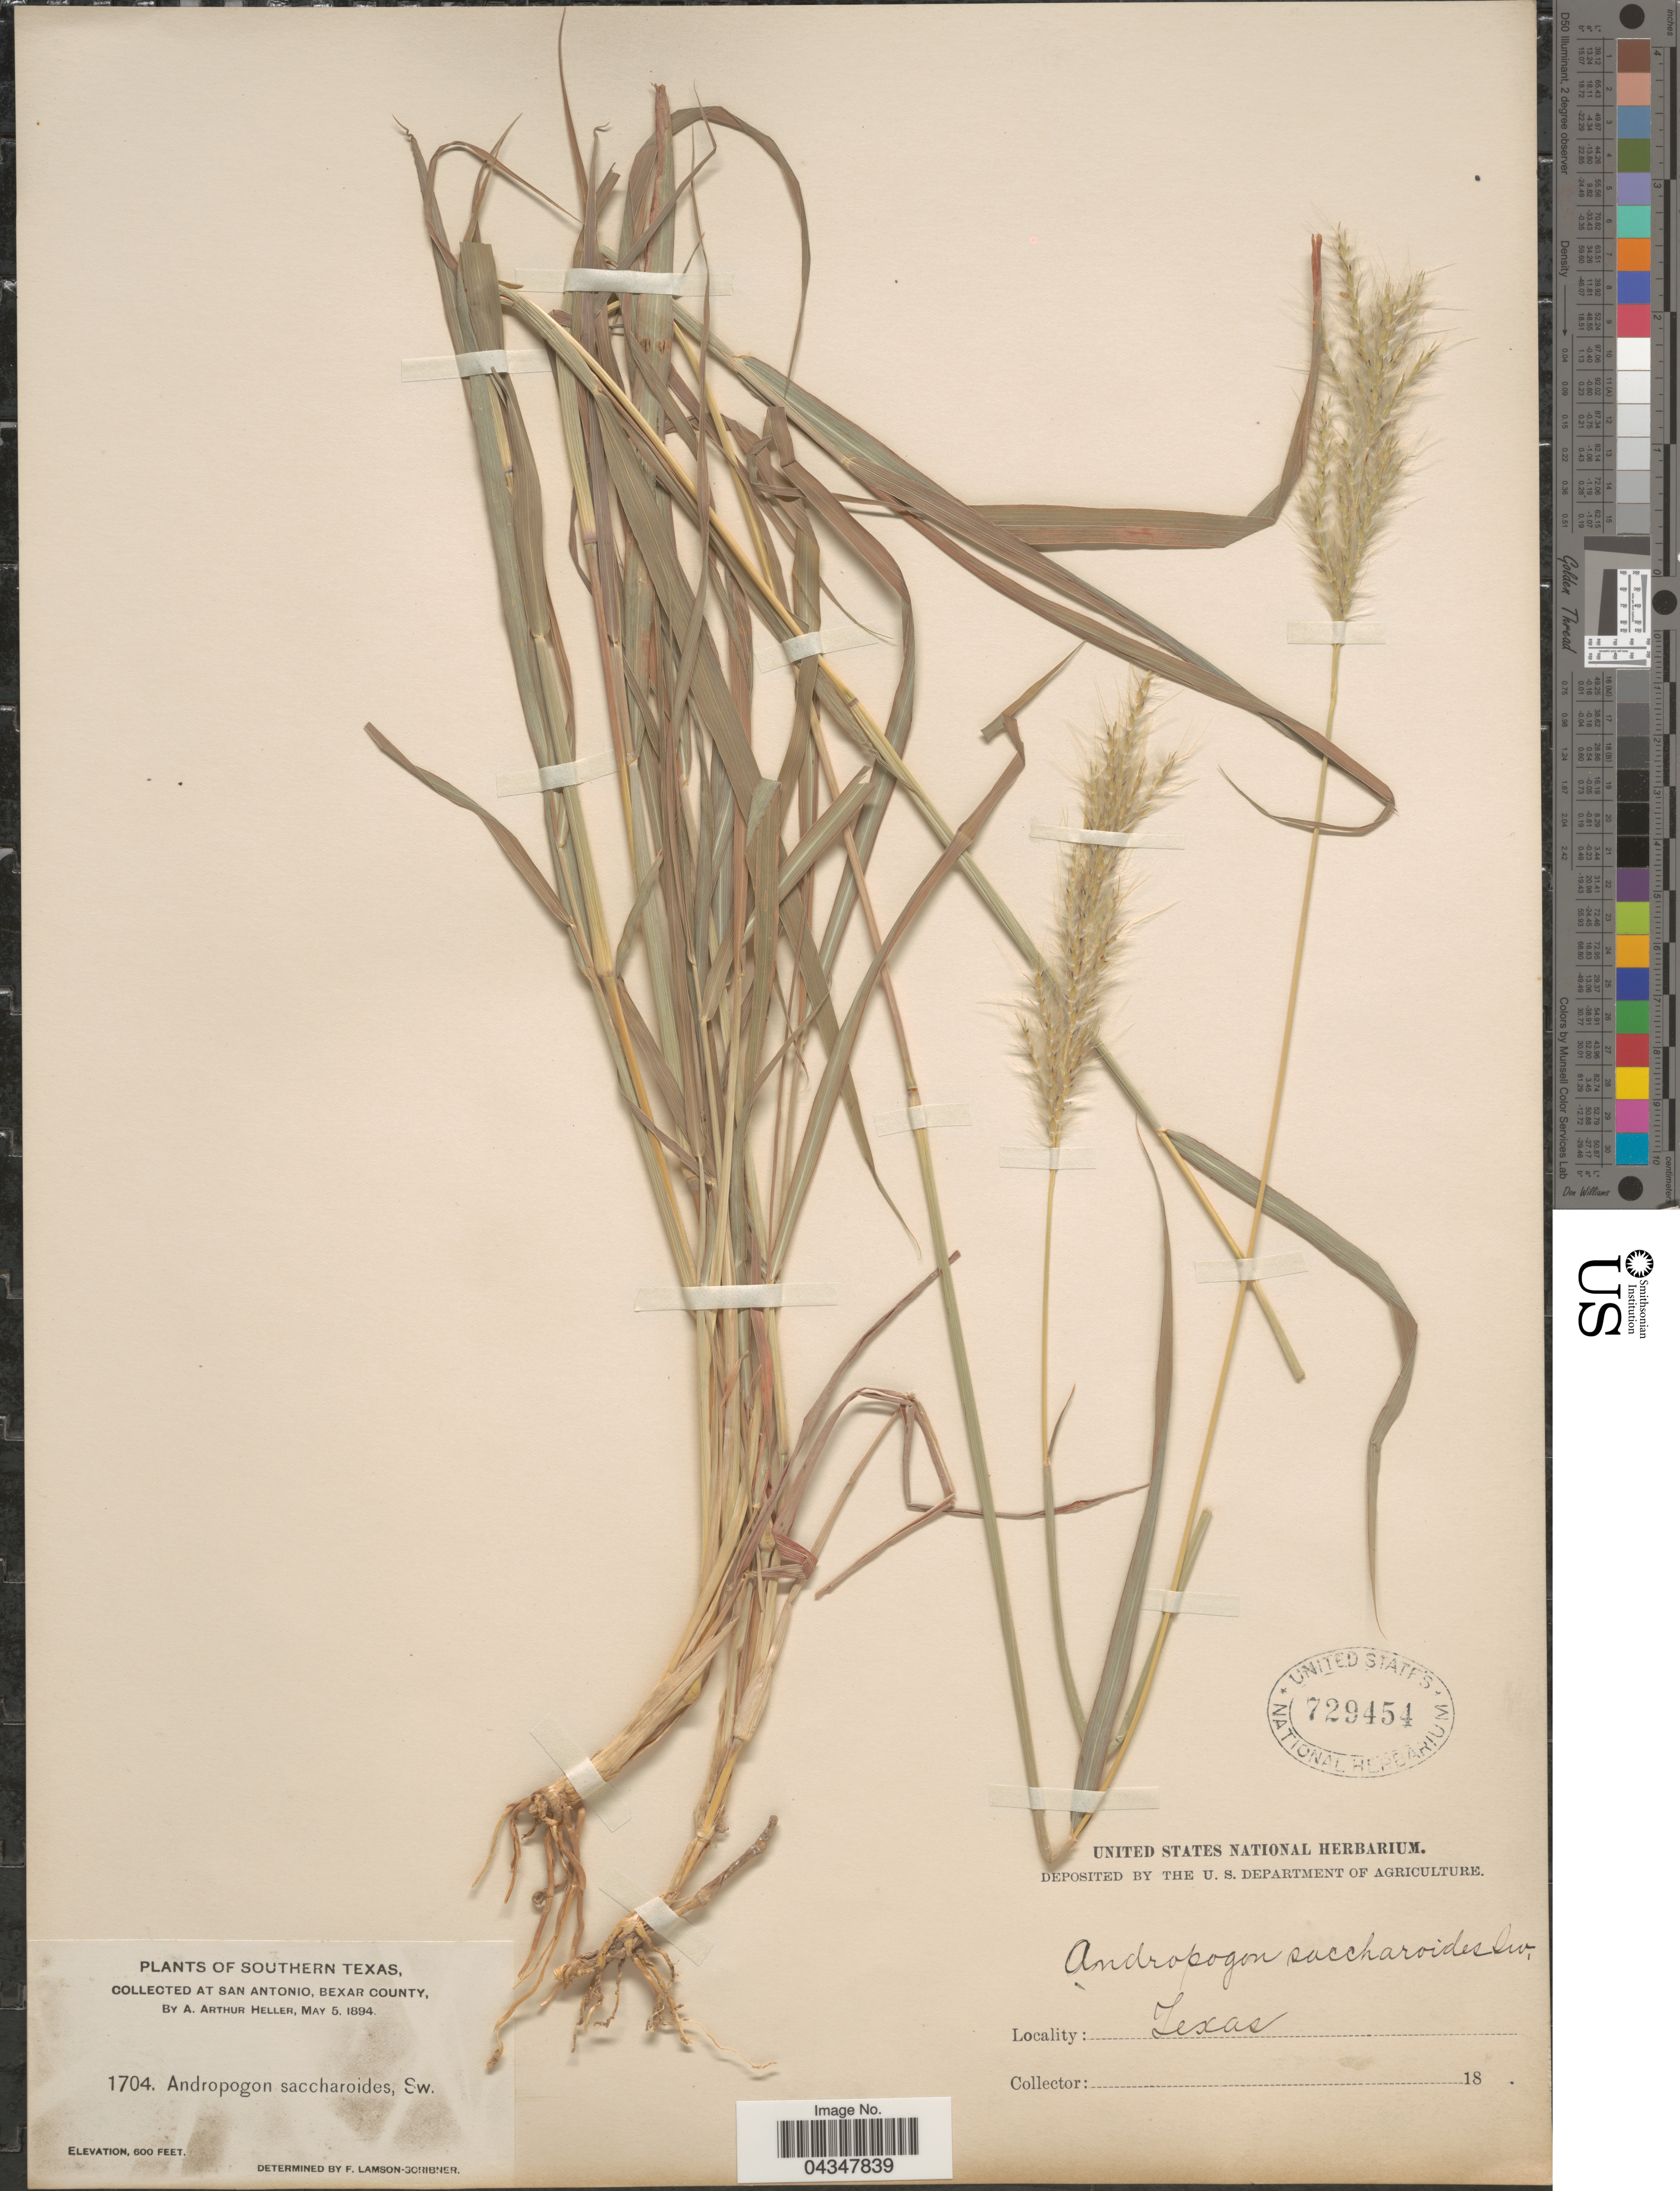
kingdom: Plantae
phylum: Tracheophyta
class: Liliopsida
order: Poales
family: Poaceae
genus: Bothriochloa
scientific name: Bothriochloa saccharoides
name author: (Sw.) Rydb.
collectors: A. A. Heller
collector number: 1704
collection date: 1894-05-05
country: United States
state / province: Texas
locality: Southern Texas. At San Antonio, Bexar County.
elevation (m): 1829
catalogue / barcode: US 729454